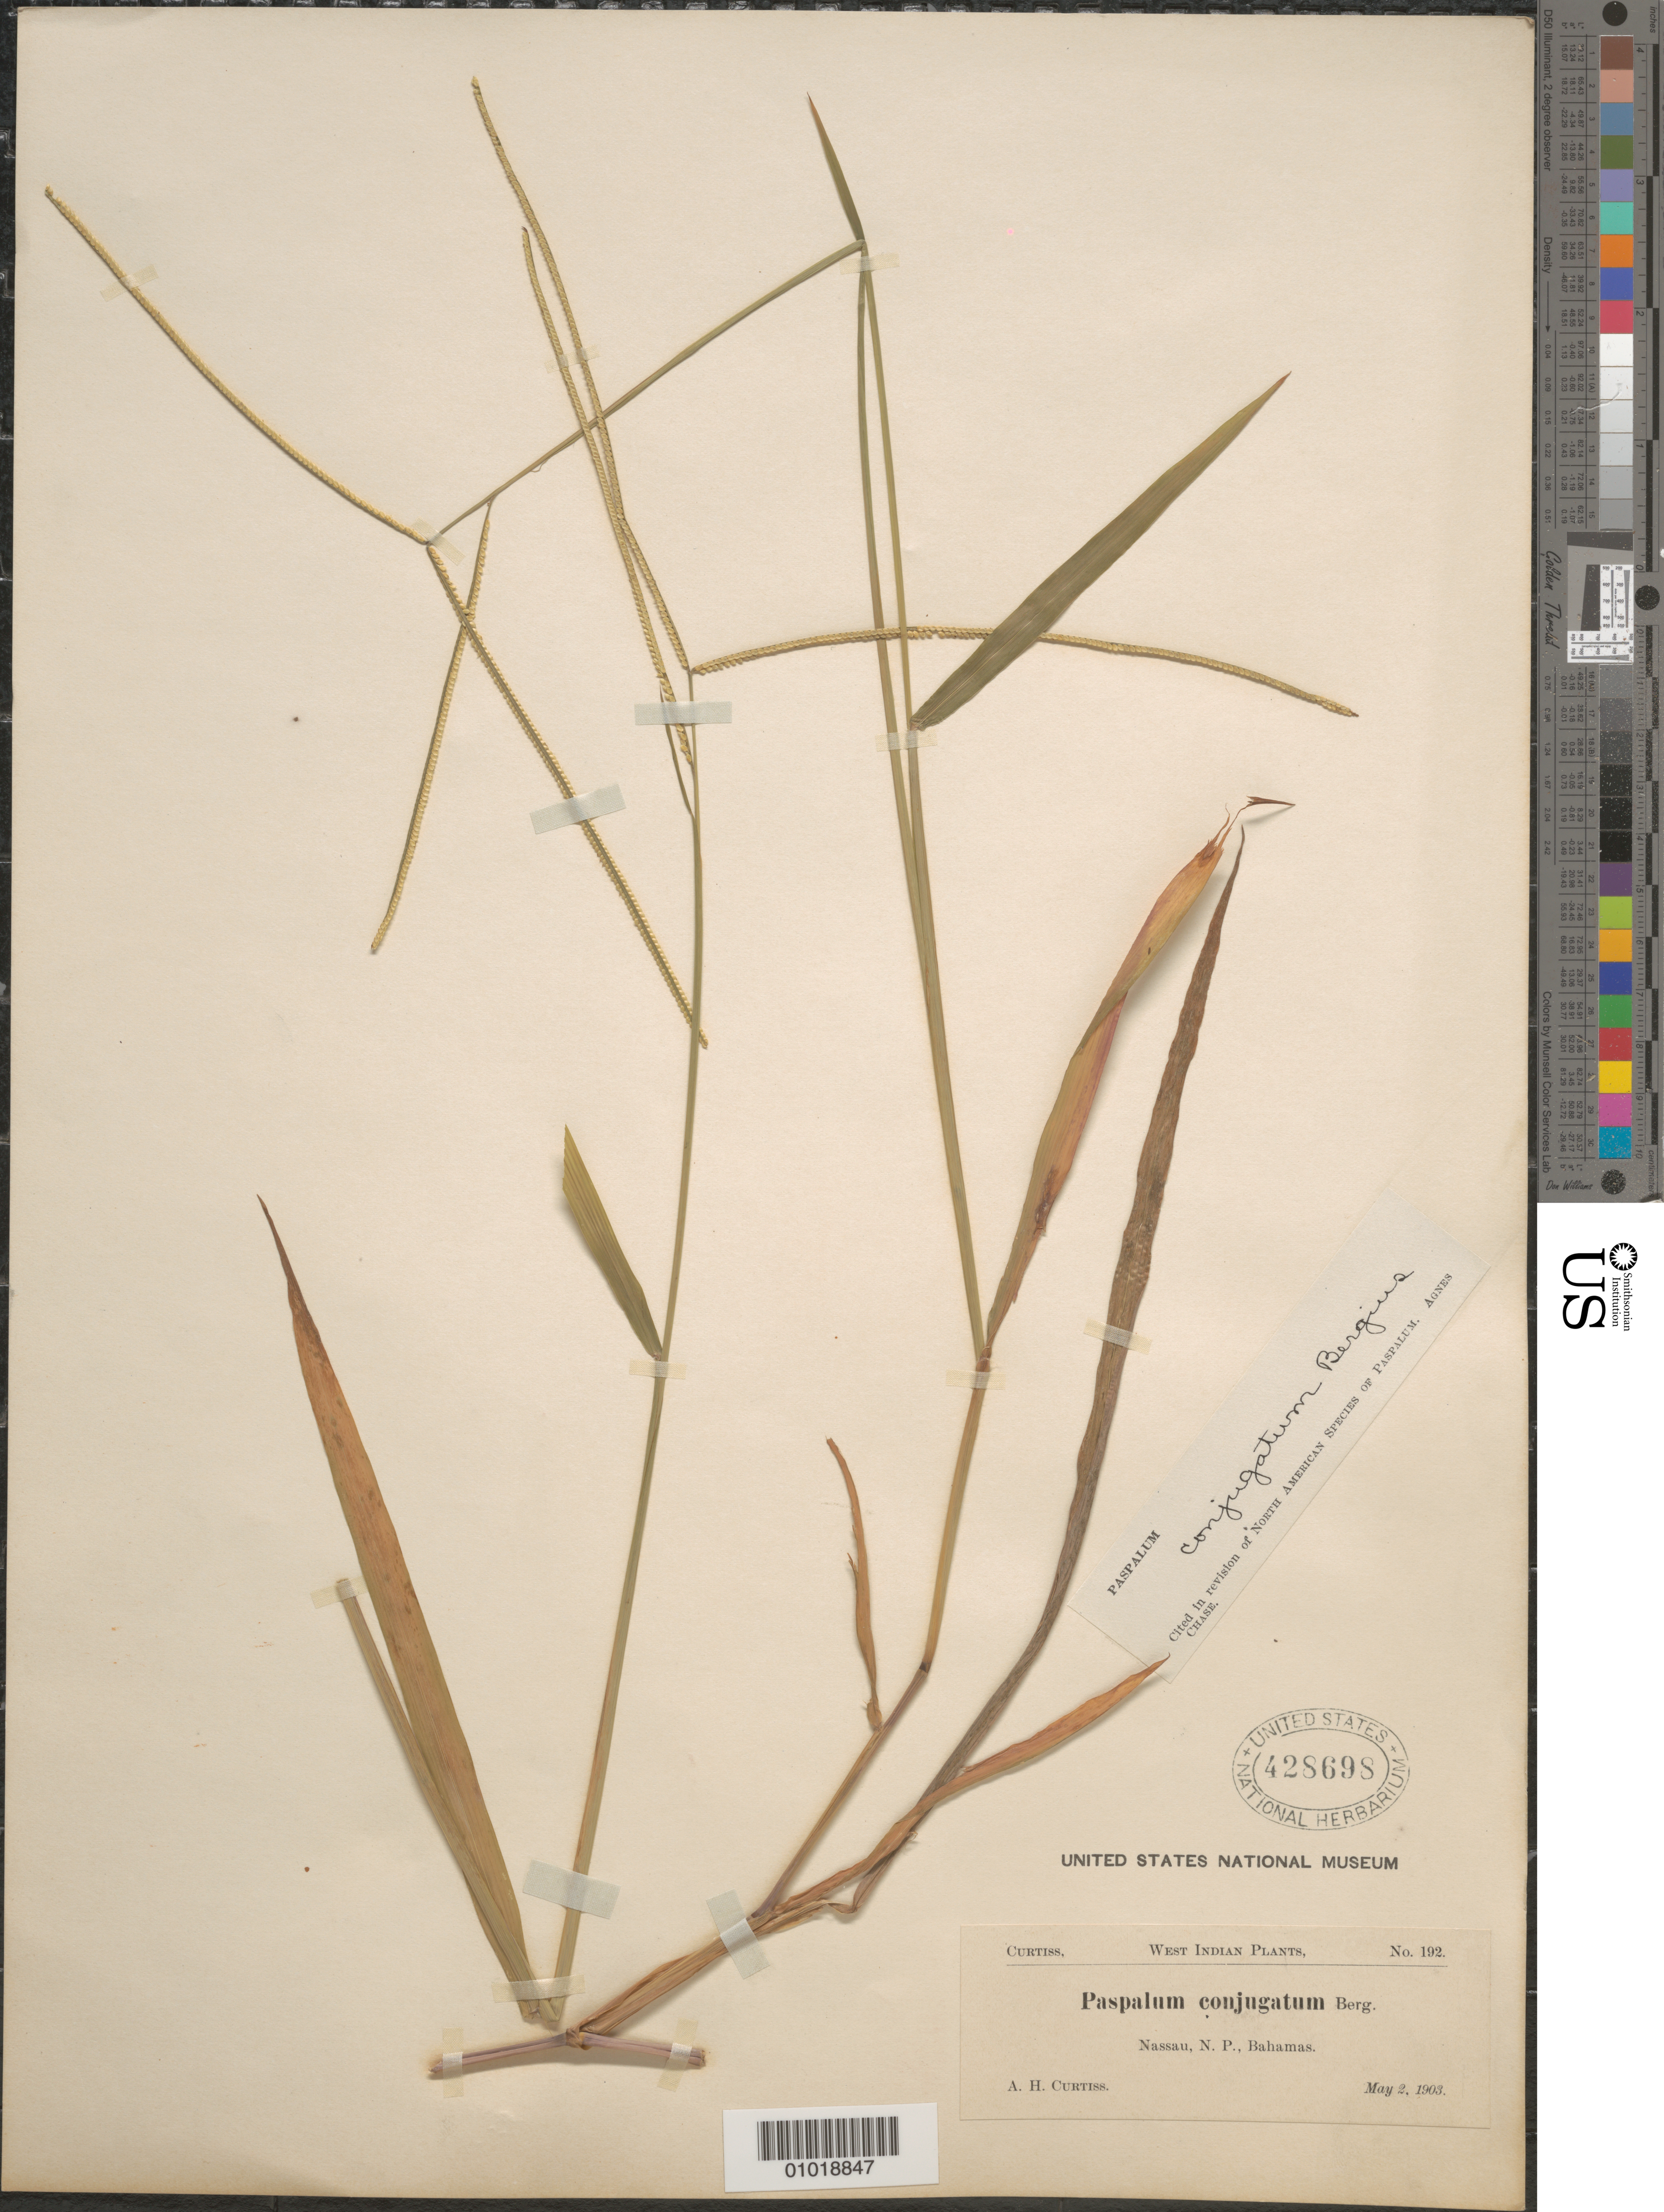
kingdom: Plantae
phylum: Tracheophyta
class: Liliopsida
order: Poales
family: Poaceae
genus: Paspalum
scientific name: Paspalum conjugatum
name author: P.J. Bergius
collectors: A. H. Curtiss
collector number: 192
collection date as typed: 02 May 1903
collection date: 1903-05-02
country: Bahamas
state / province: New Providence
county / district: Nassau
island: New Providence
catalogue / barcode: US 428698